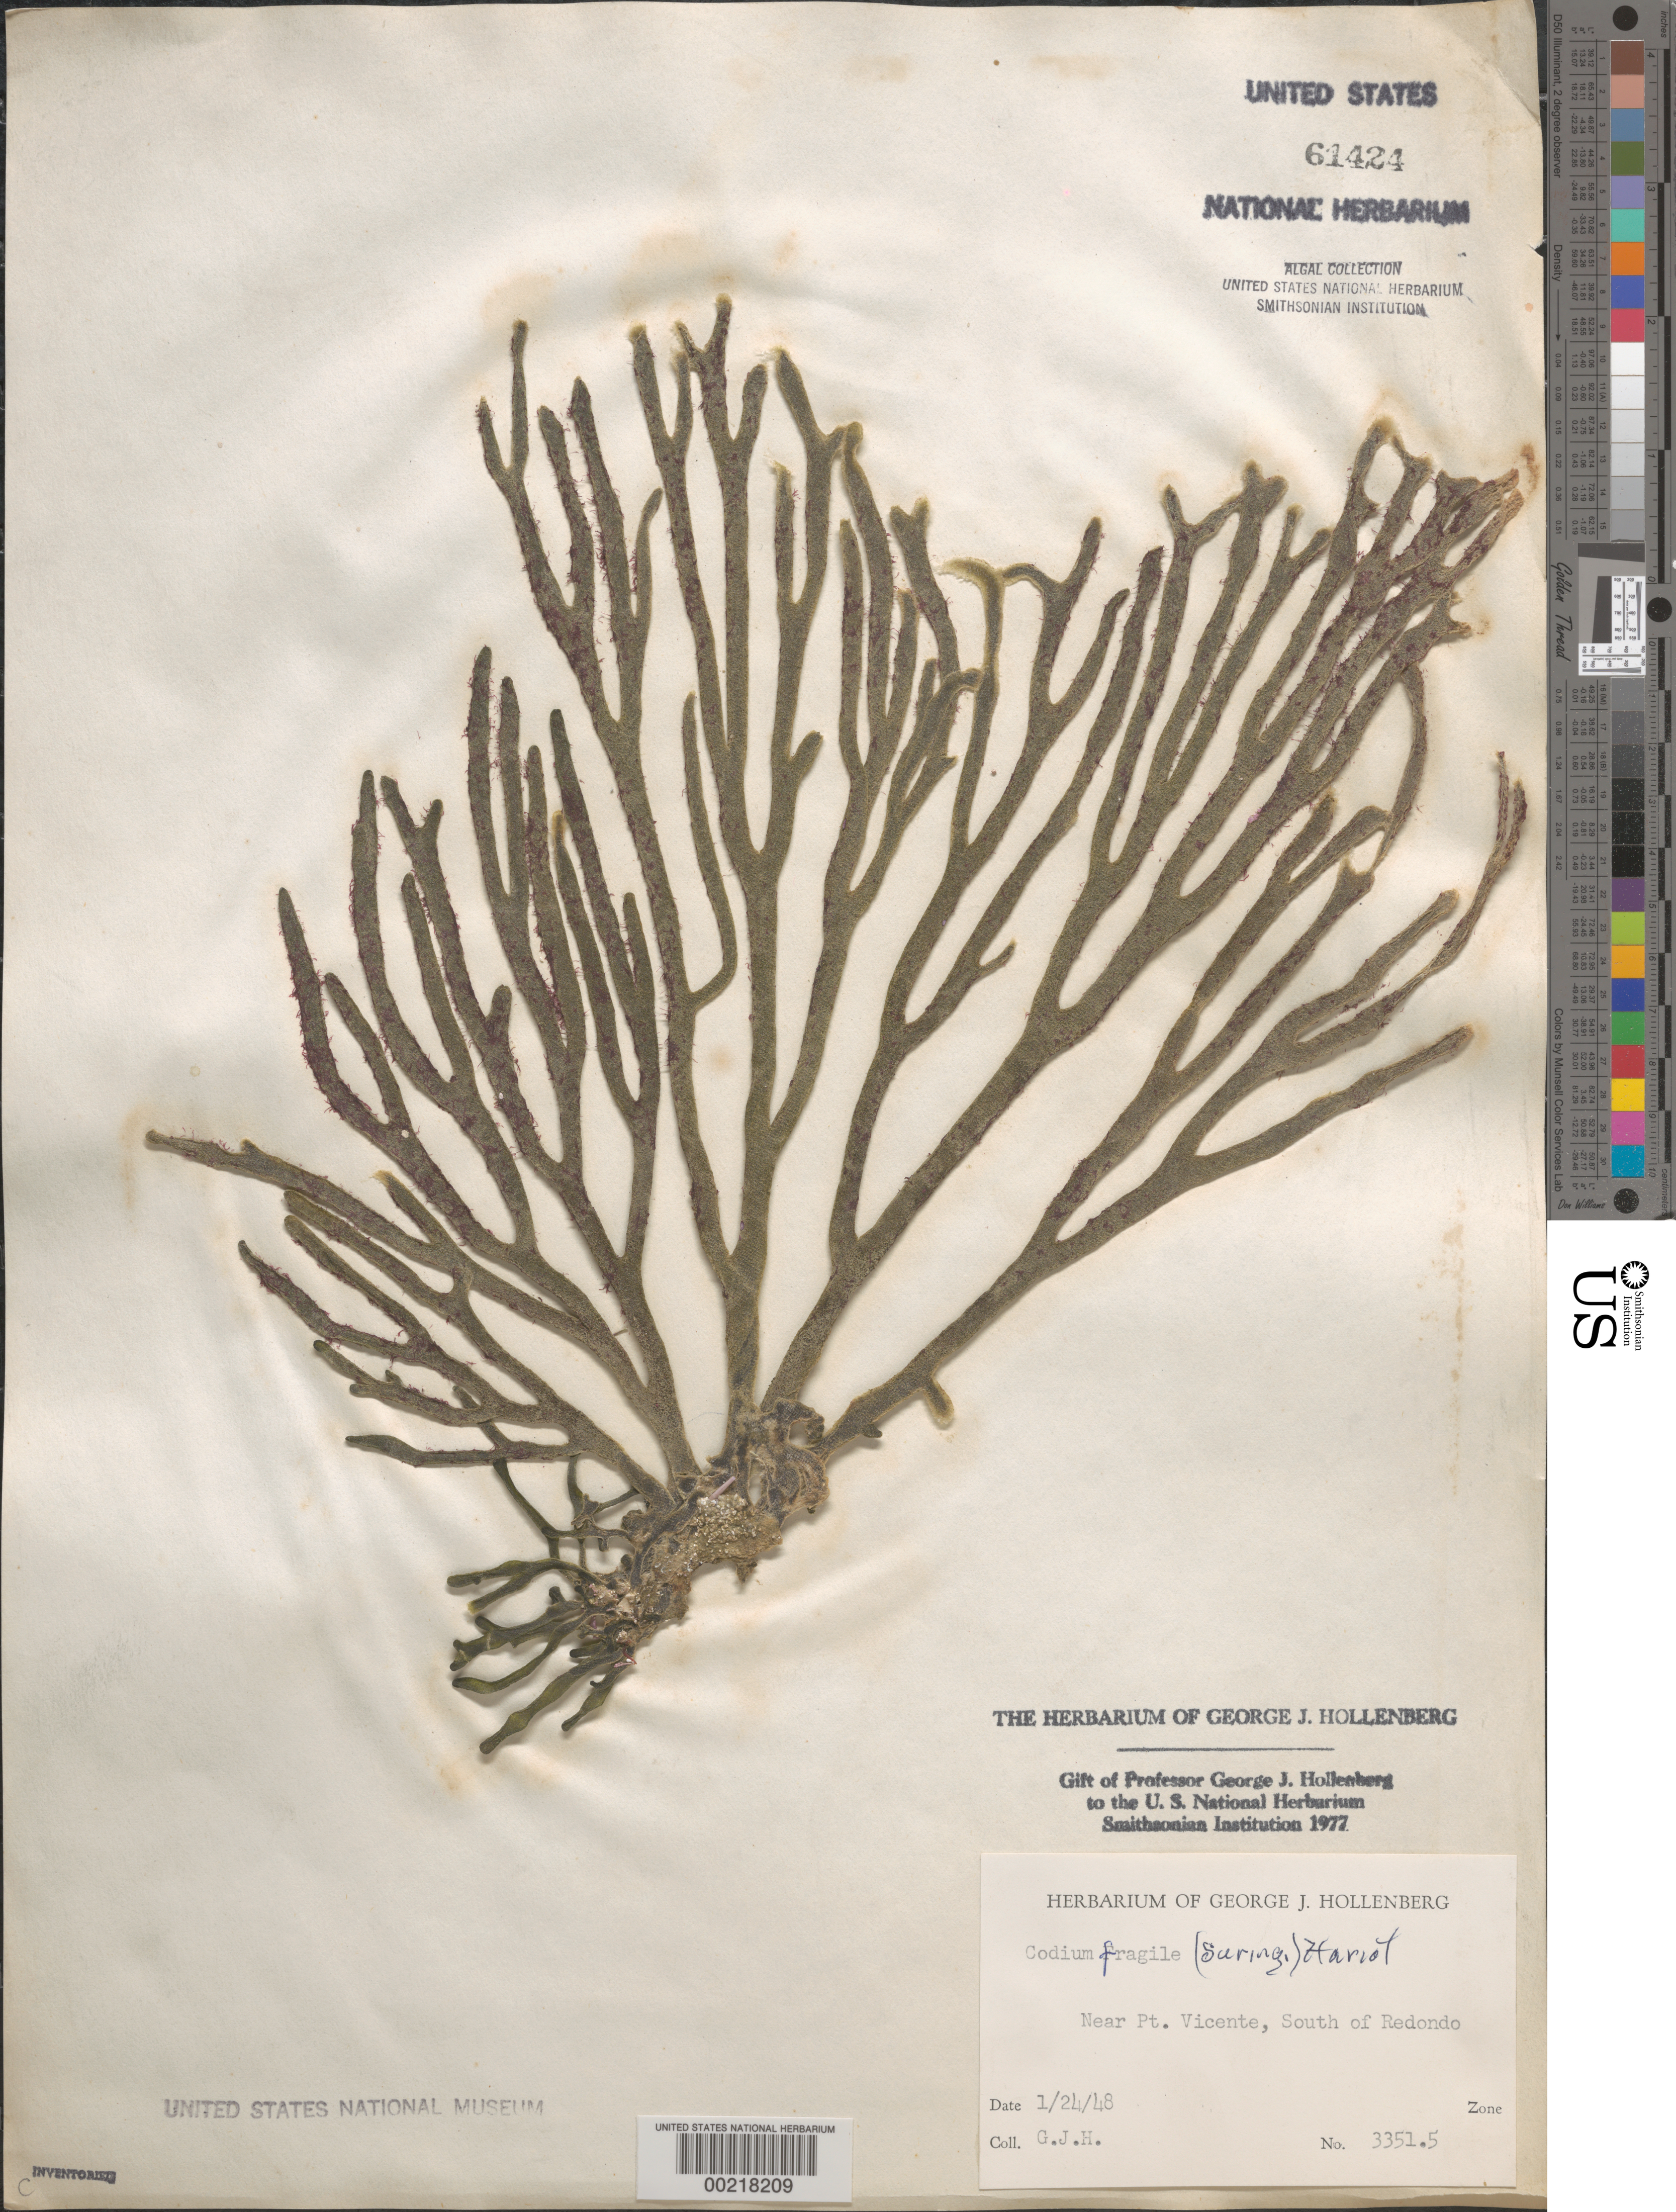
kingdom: Plantae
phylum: Chlorophyta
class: Ulvophyceae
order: Bryopsidales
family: Codiaceae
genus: Codium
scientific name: Codium fragile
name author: (Suringar) P. Hariot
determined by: Hollenberg, George J.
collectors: G. Hollenberg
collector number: GJH 3351.5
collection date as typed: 24 Jan 1948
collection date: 1948-01-24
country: United States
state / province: California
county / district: Los Angeles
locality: Near Point Vicente, south of Redondo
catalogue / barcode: US 61424